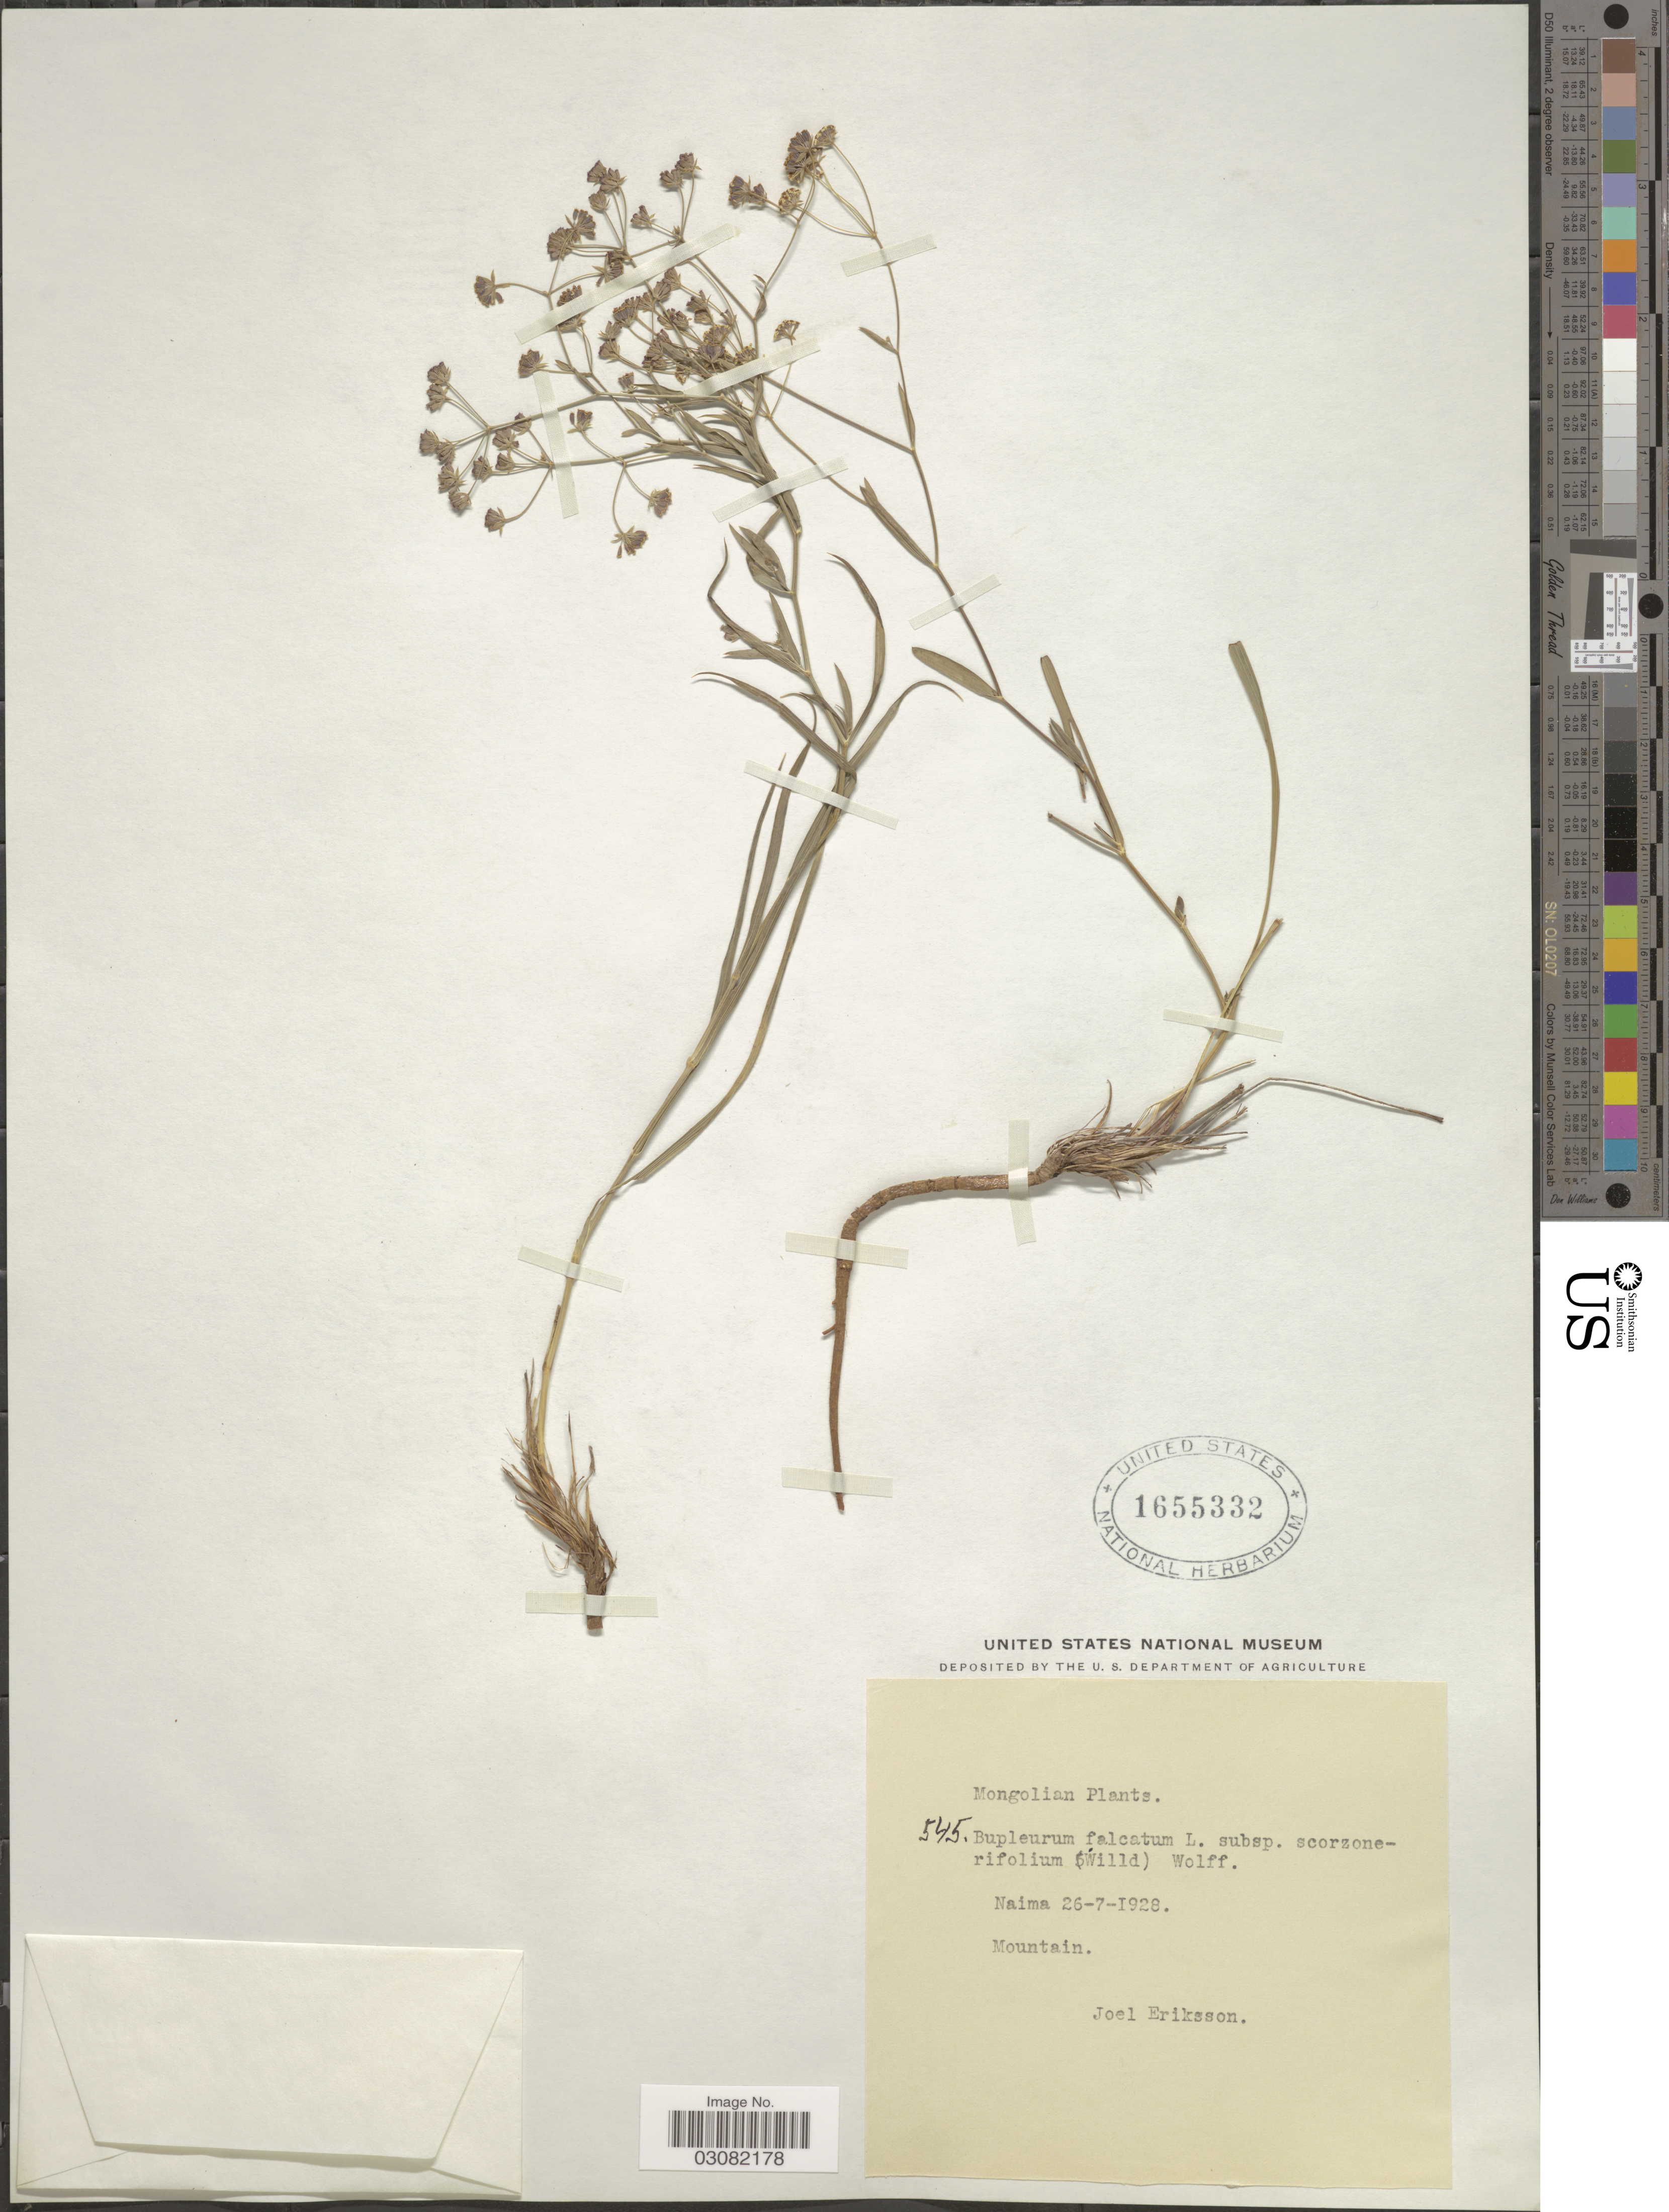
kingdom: Plantae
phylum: Tracheophyta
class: Magnoliopsida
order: Apiales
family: Apiaceae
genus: Bupleurum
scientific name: Bupleurum falcatum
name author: L.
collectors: J. Eriksson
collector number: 545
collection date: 1928-07-26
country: Mongolia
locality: Naima, Mountain.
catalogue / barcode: US 1655332